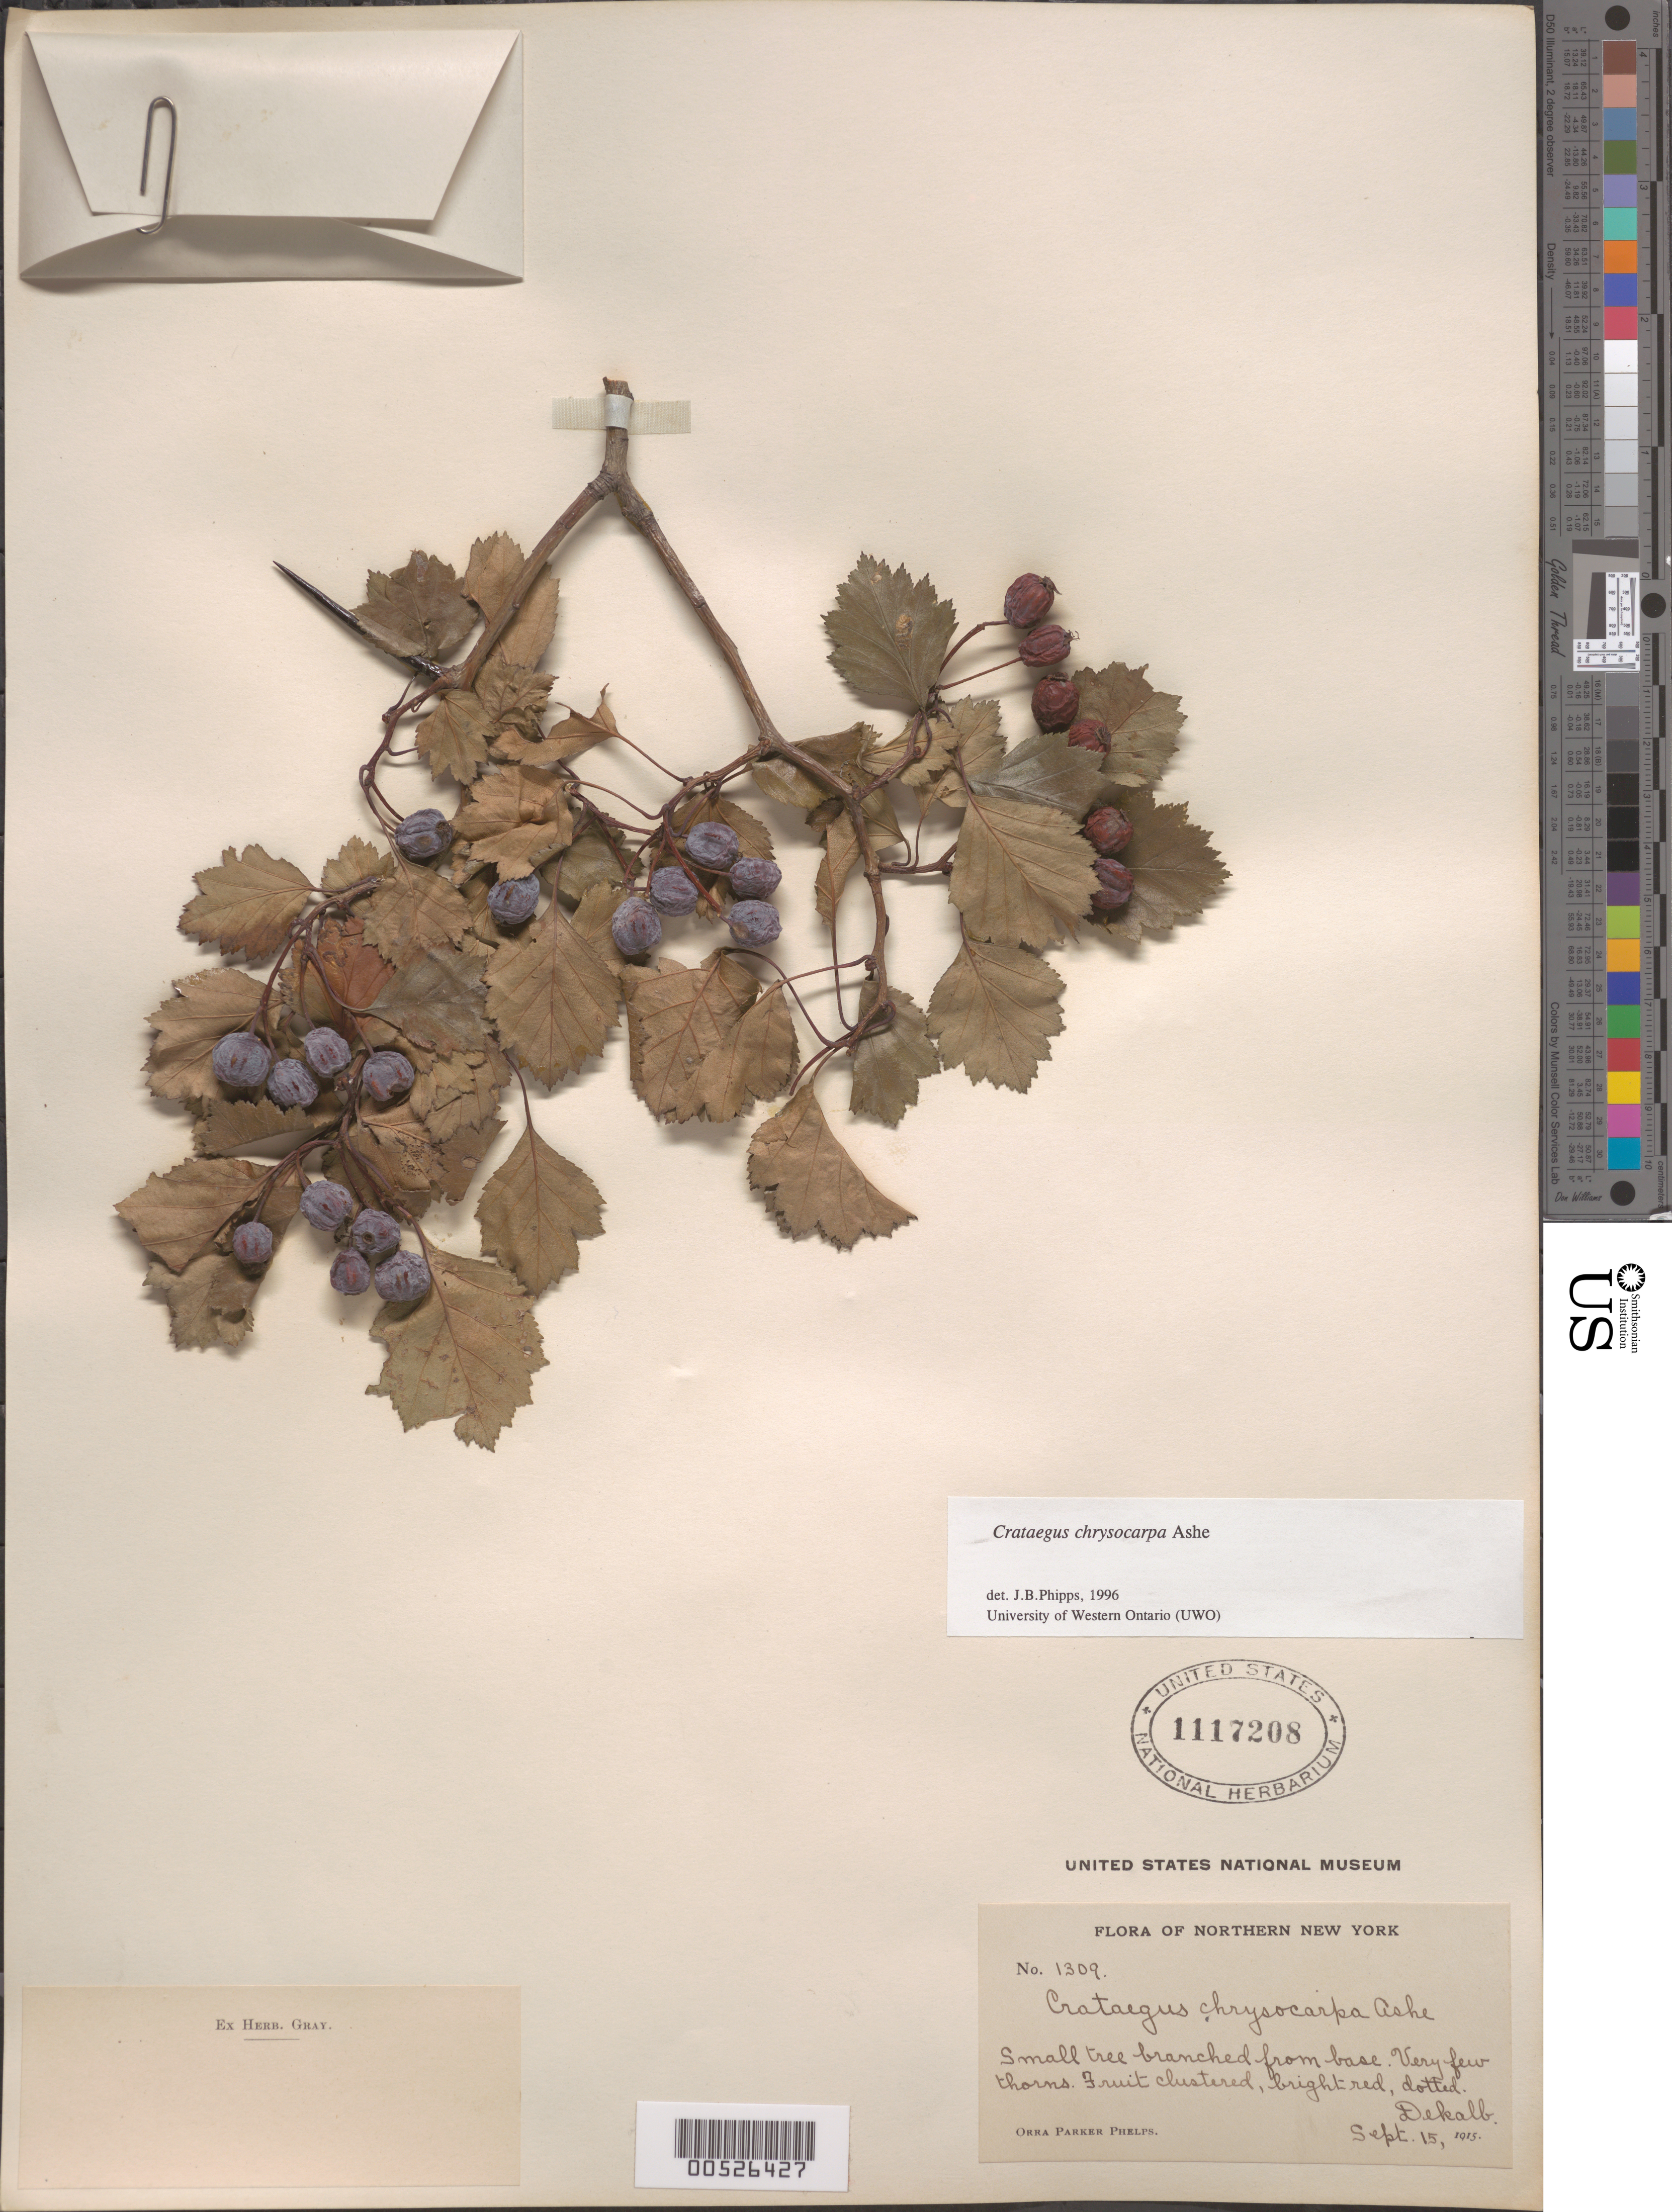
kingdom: Plantae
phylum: Tracheophyta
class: Magnoliopsida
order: Rosales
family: Rosaceae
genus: Crataegus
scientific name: Crataegus chrysocarpa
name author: Ashe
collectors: O. P. Phelps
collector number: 1309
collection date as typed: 15 Sep 1915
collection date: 1915-09-15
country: United States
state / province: New York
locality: DeKalb, northern New York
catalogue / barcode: US 1117208